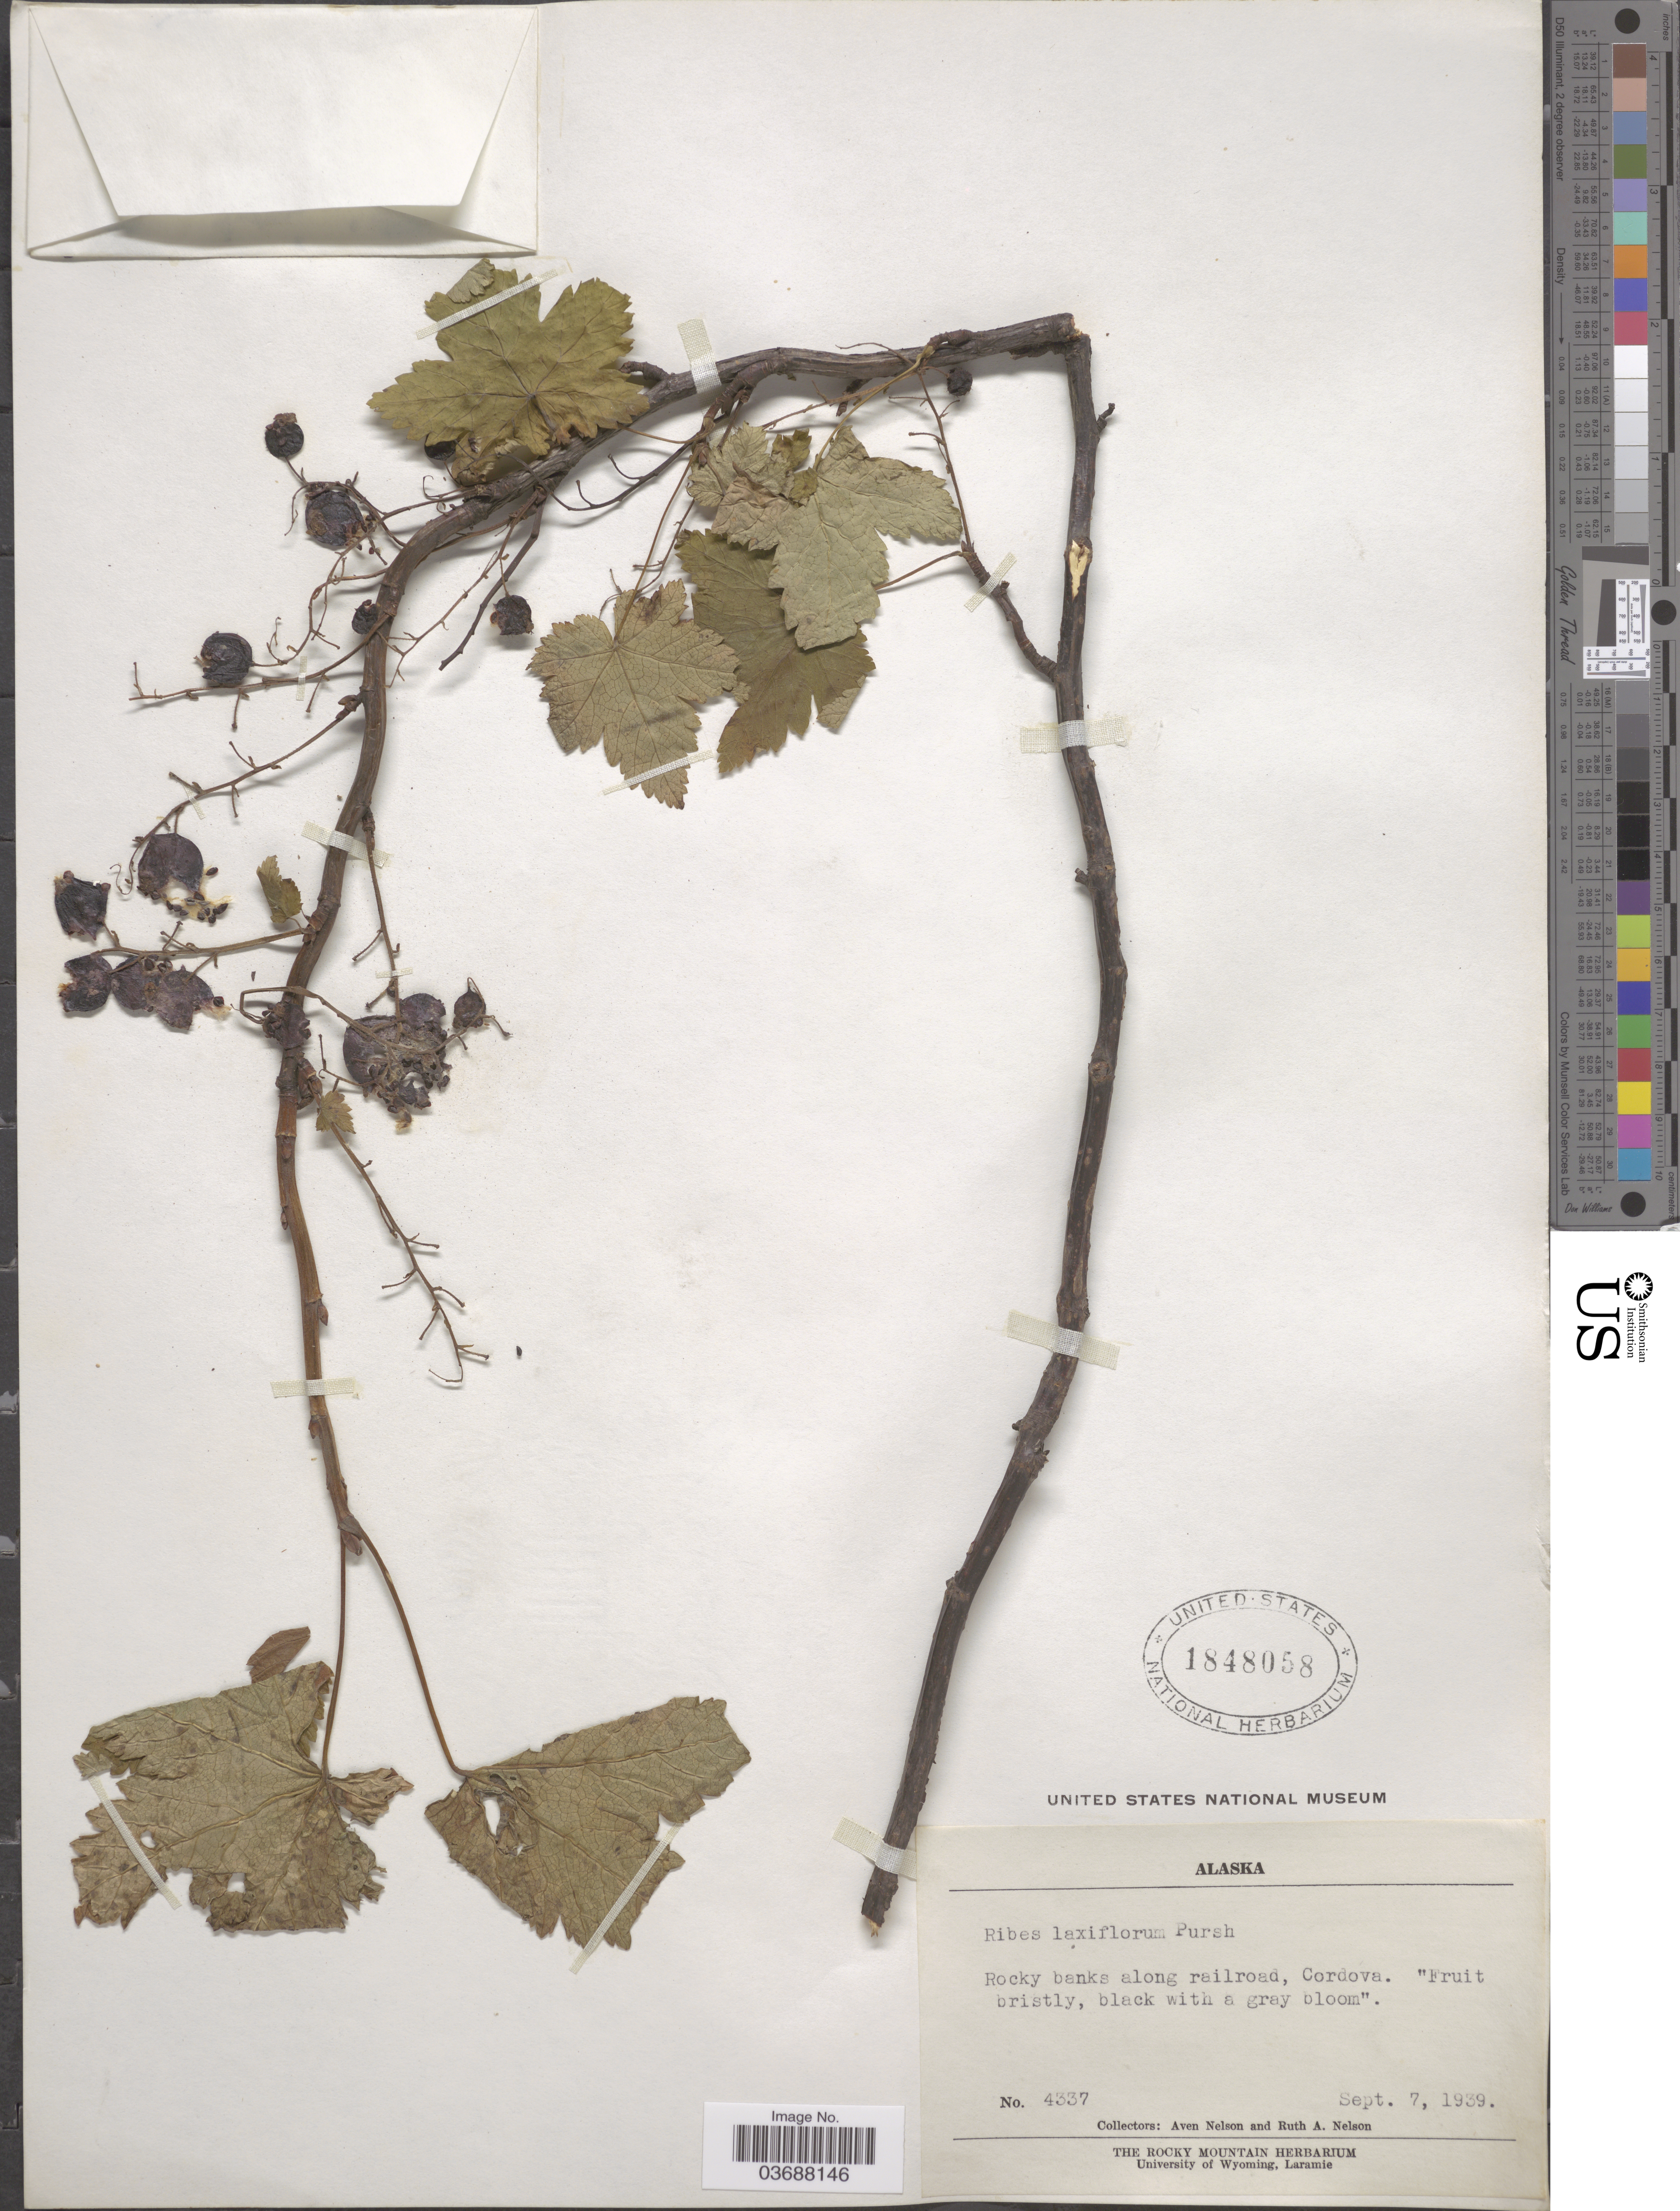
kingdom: Plantae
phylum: Tracheophyta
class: Magnoliopsida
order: Saxifragales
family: Grossulariaceae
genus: Ribes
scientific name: Ribes laxiflorum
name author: Pursh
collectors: A. Nelson & R. A. Nelson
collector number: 4337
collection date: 1939-09-07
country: United States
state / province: Alaska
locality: Rocky banks along railroad, Cordova.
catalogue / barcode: US 1848058